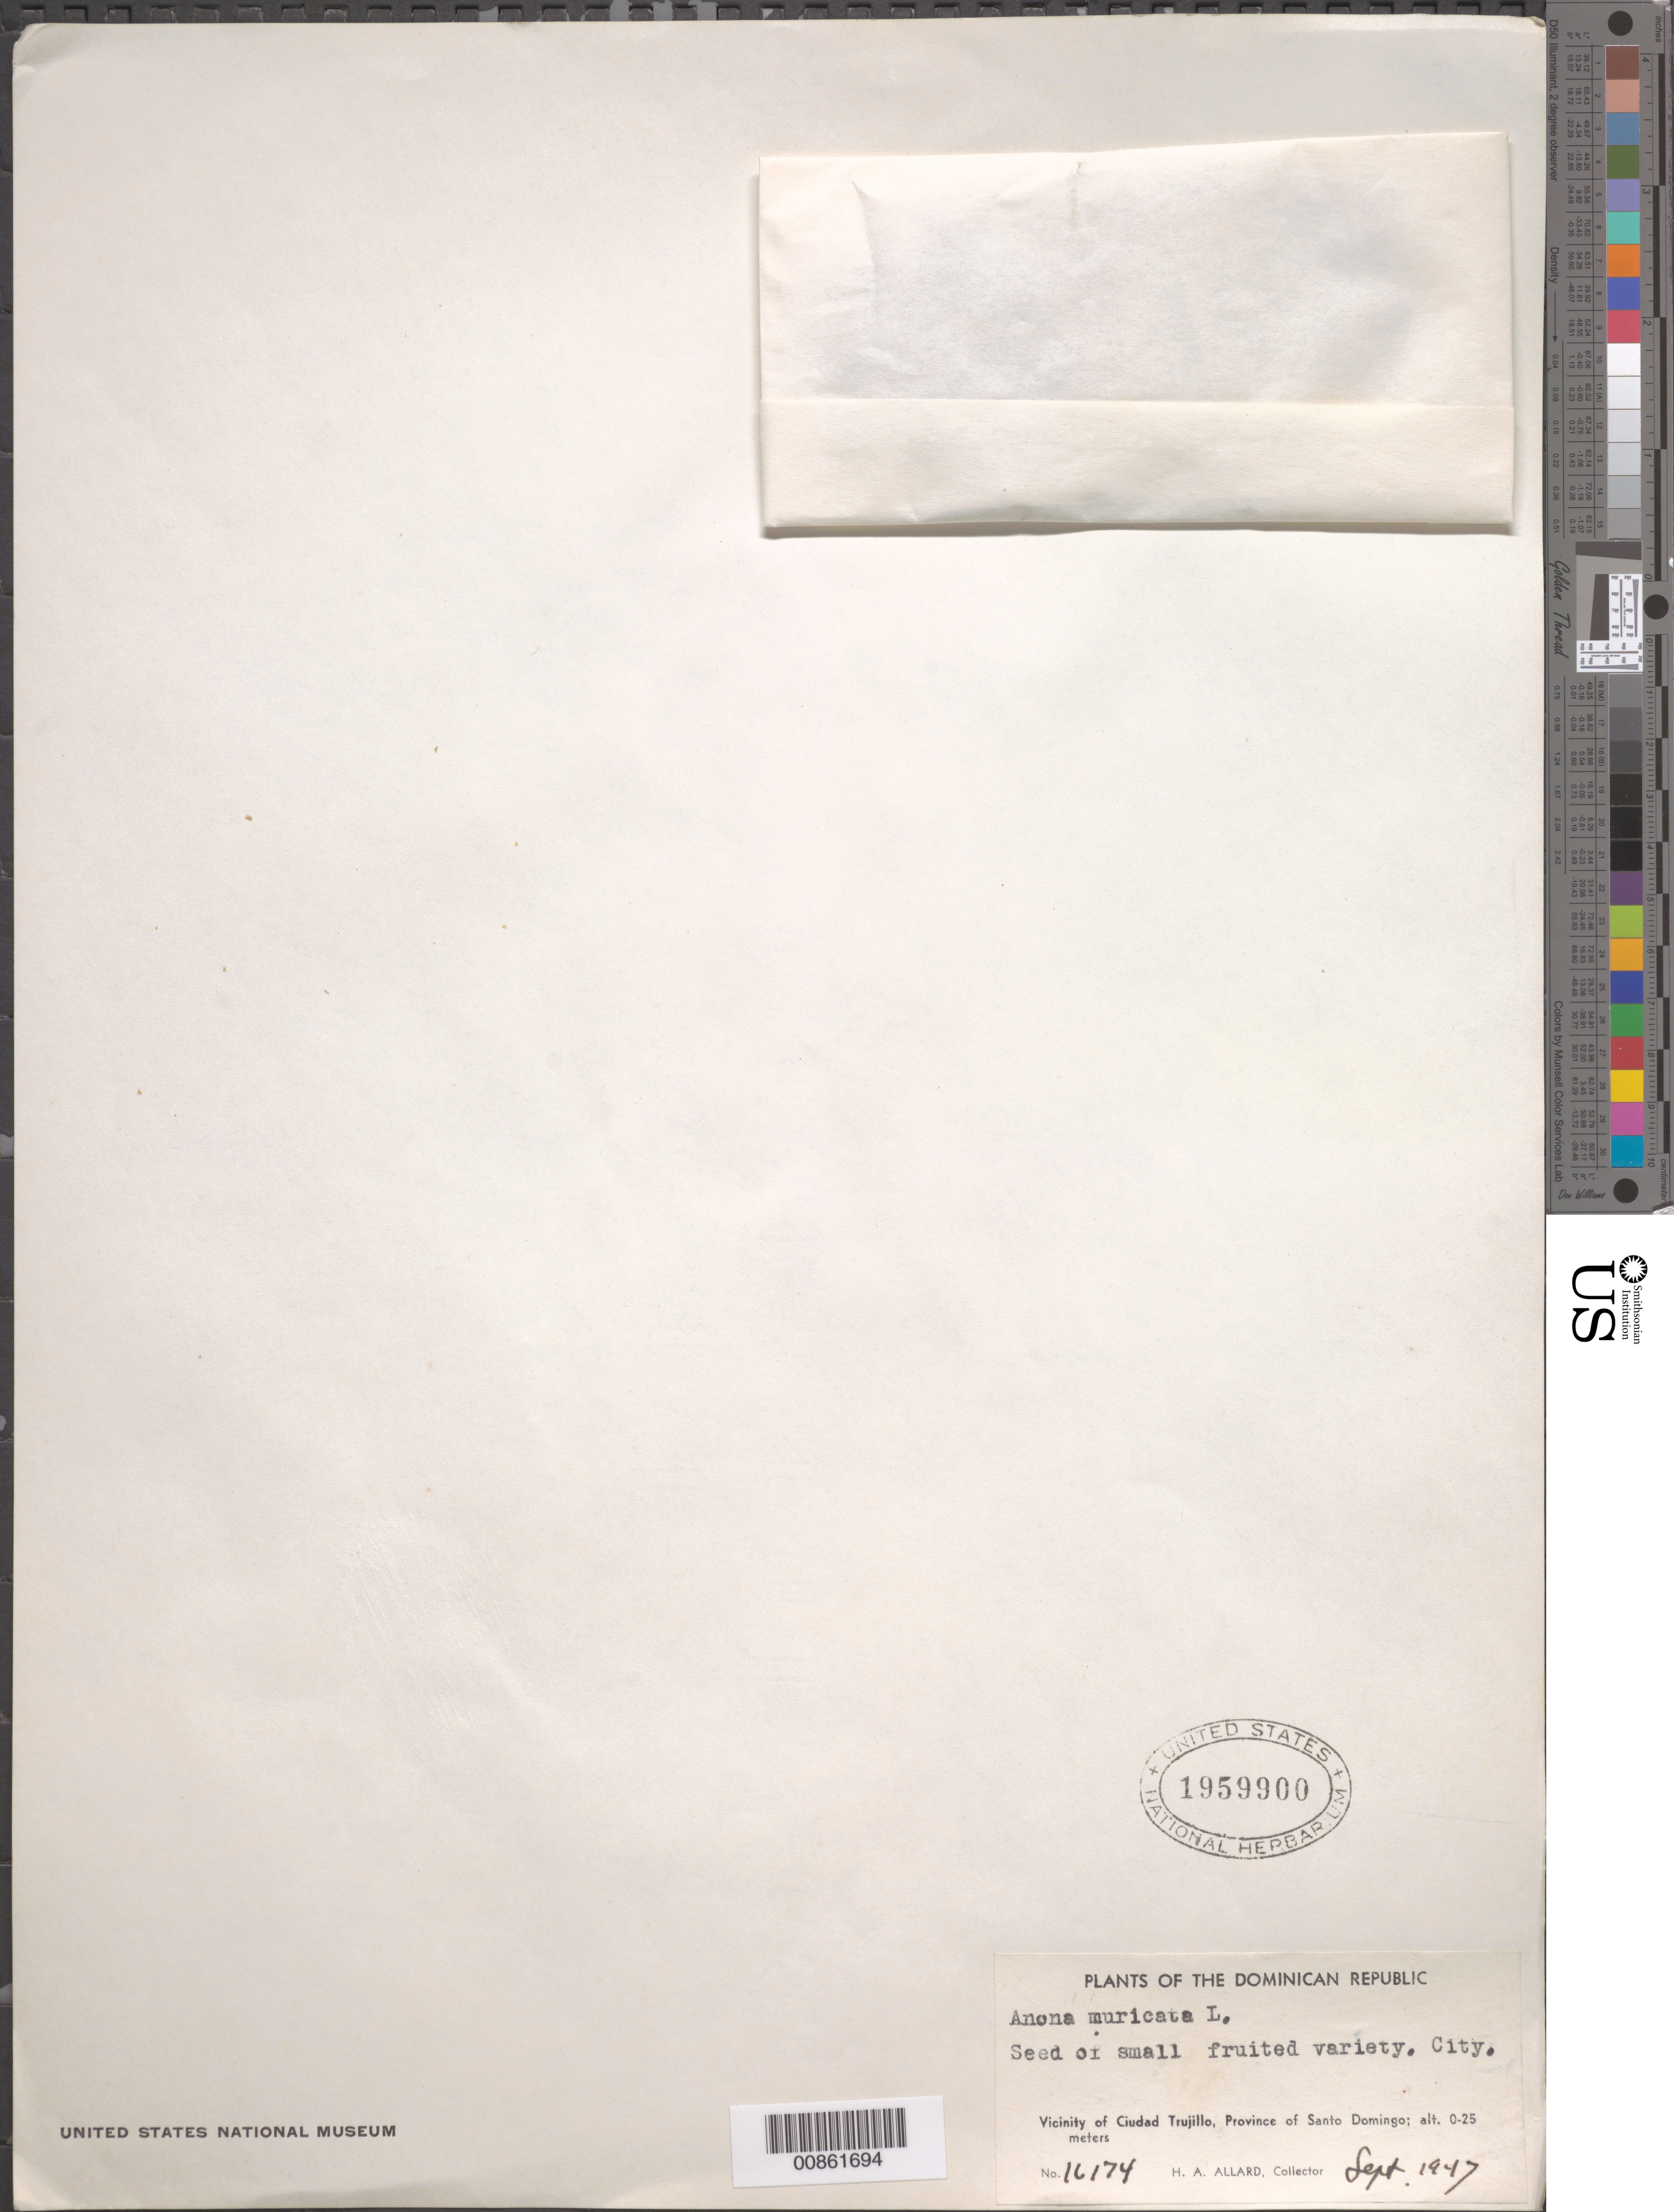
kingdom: Plantae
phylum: Tracheophyta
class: Magnoliopsida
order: Magnoliales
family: Annonaceae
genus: Annona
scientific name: Annona muricata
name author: L.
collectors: H. A. Allard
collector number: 16174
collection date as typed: Sep 1947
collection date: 1947-09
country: Dominican Republic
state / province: Distrito Nacional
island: Hispaniola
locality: Ciudad Trujillo, Province of Santo Domingo (obsolete).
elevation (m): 0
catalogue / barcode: US 1959900